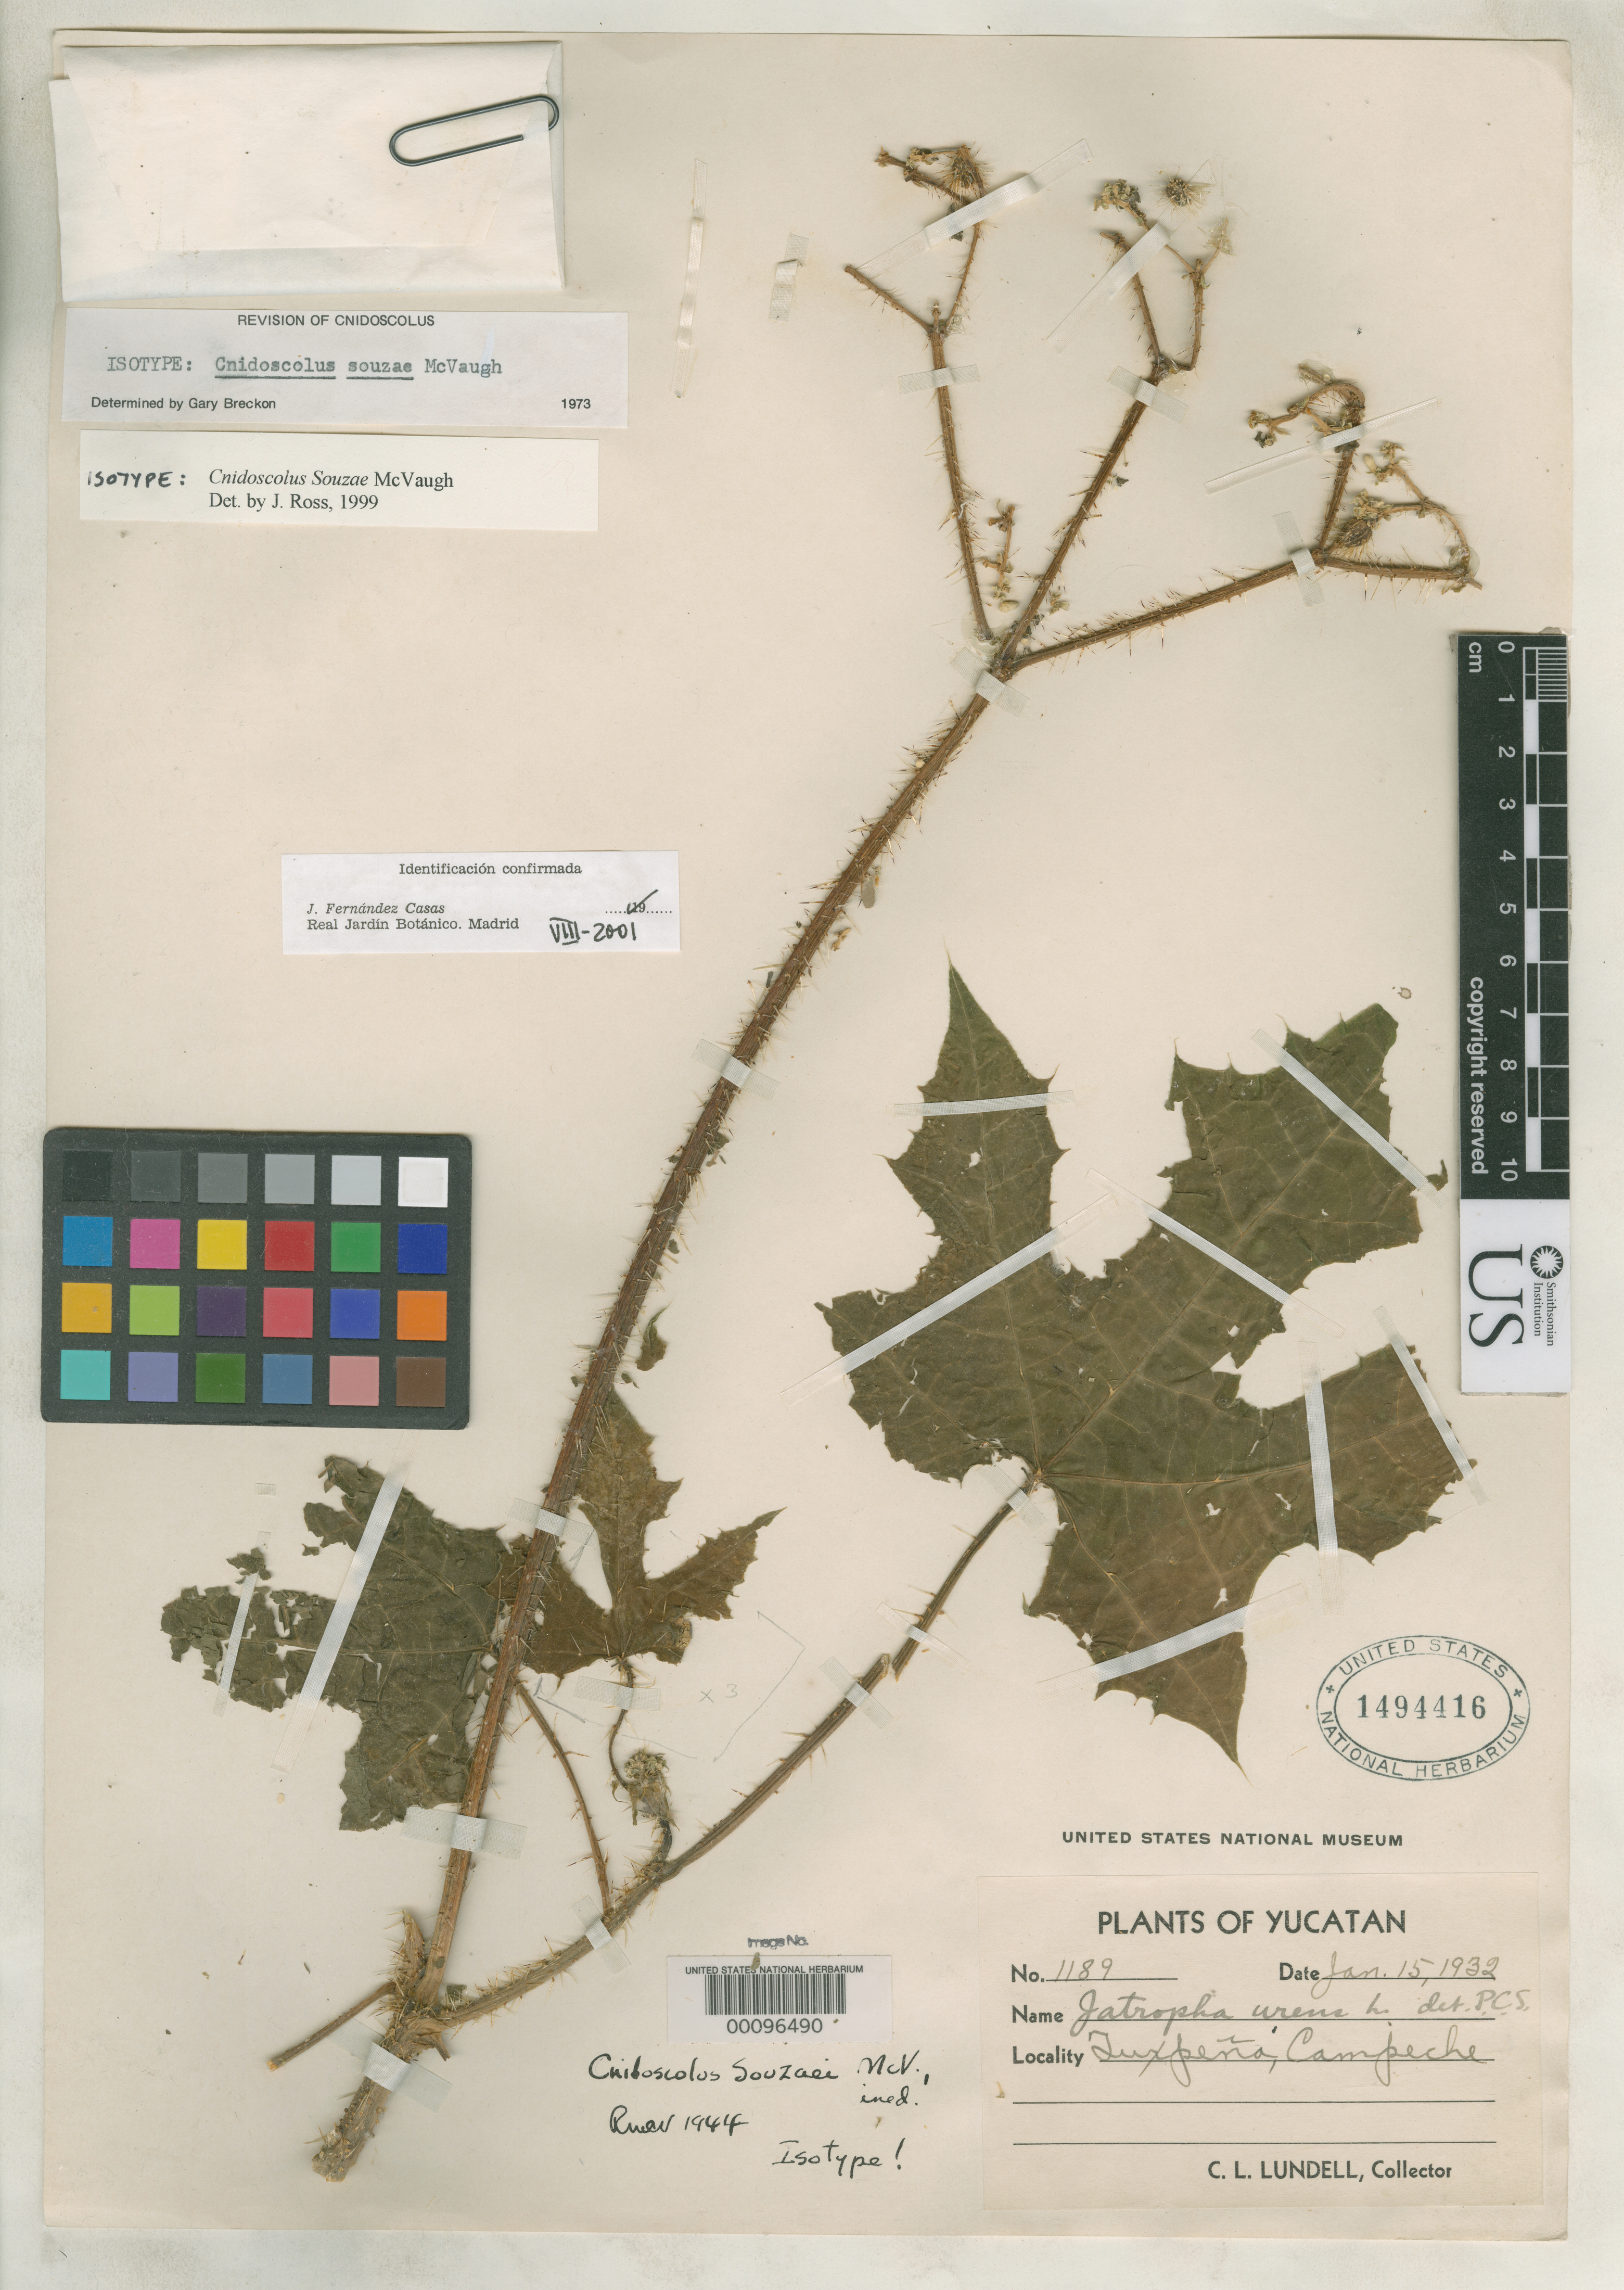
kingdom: Plantae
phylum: Tracheophyta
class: Magnoliopsida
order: Malpighiales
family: Euphorbiaceae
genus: Cnidoscolus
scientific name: Cnidoscolus souzae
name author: McVaugh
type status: Isotype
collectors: C. L. Lundell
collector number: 1189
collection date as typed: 15 Jan 1932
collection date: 1932-01-15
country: Mexico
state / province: Campeche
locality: Tuxpena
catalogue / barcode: US 1494416